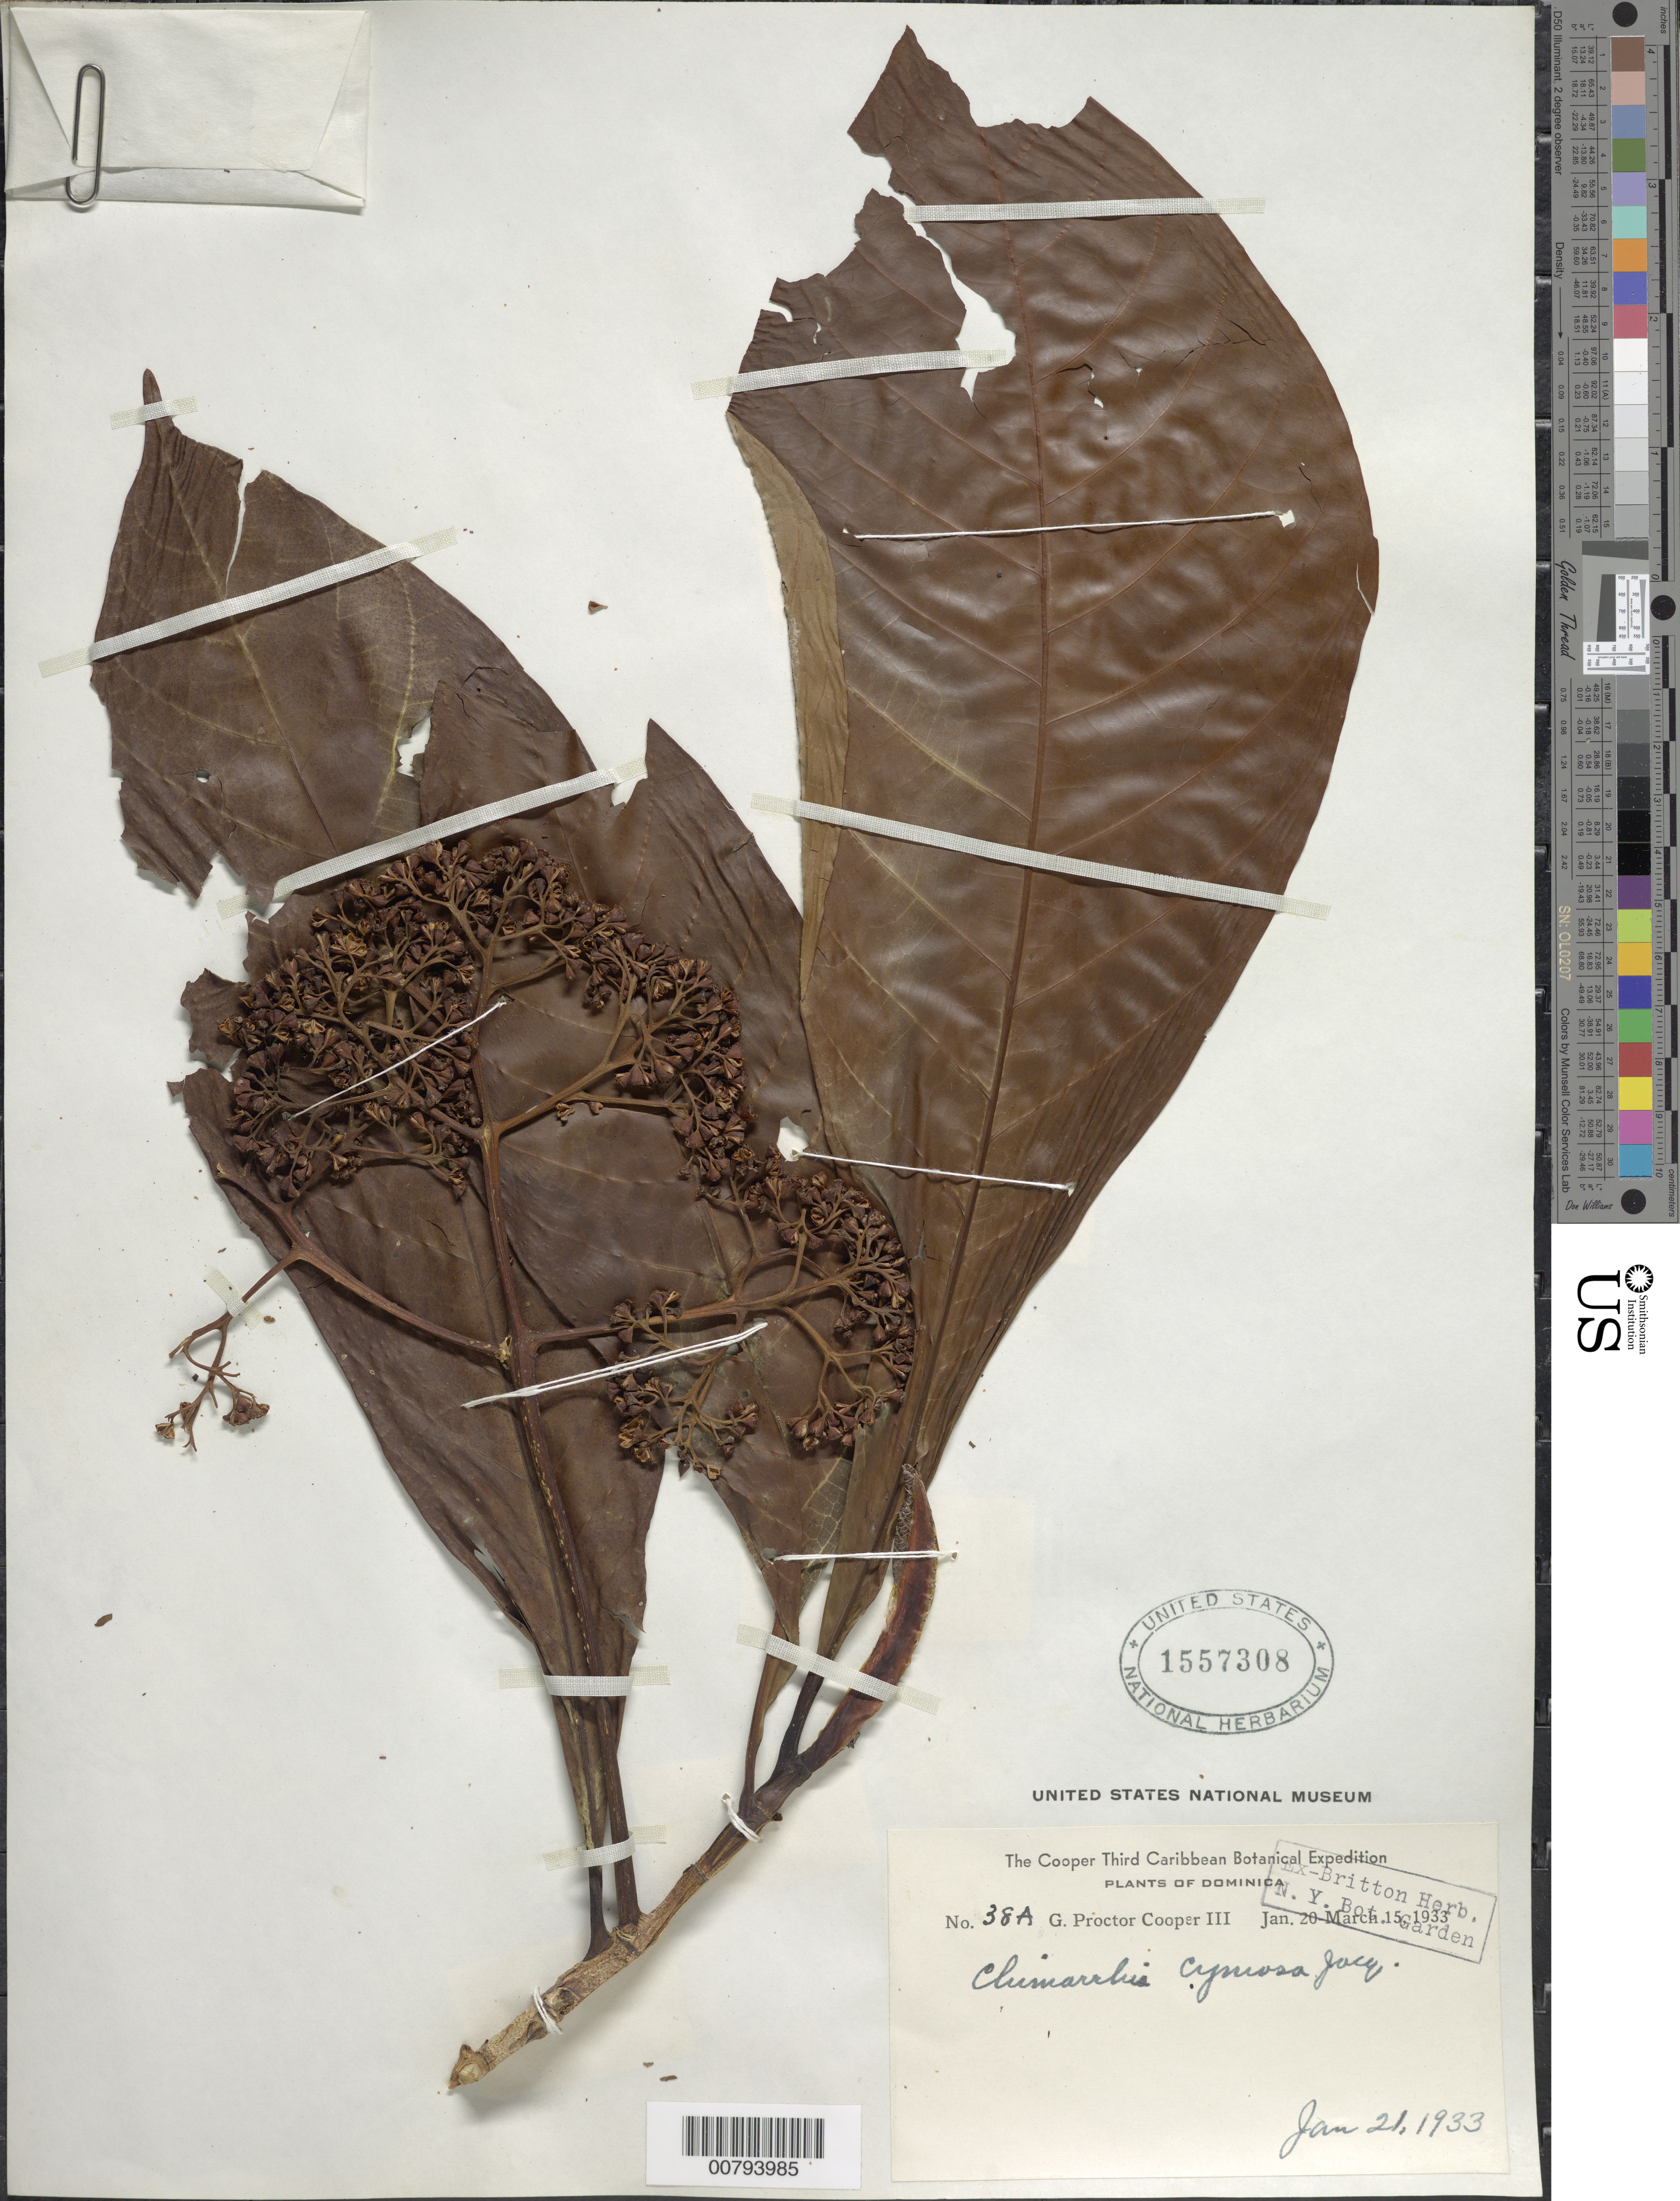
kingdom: Plantae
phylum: Tracheophyta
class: Magnoliopsida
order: Gentianales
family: Rubiaceae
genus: Chimarrhis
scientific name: Chimarrhis cymosa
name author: Jacq.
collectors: G. Cooper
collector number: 38A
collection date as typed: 21 Jan 1933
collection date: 1933-01-21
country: Dominica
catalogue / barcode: US 1557308